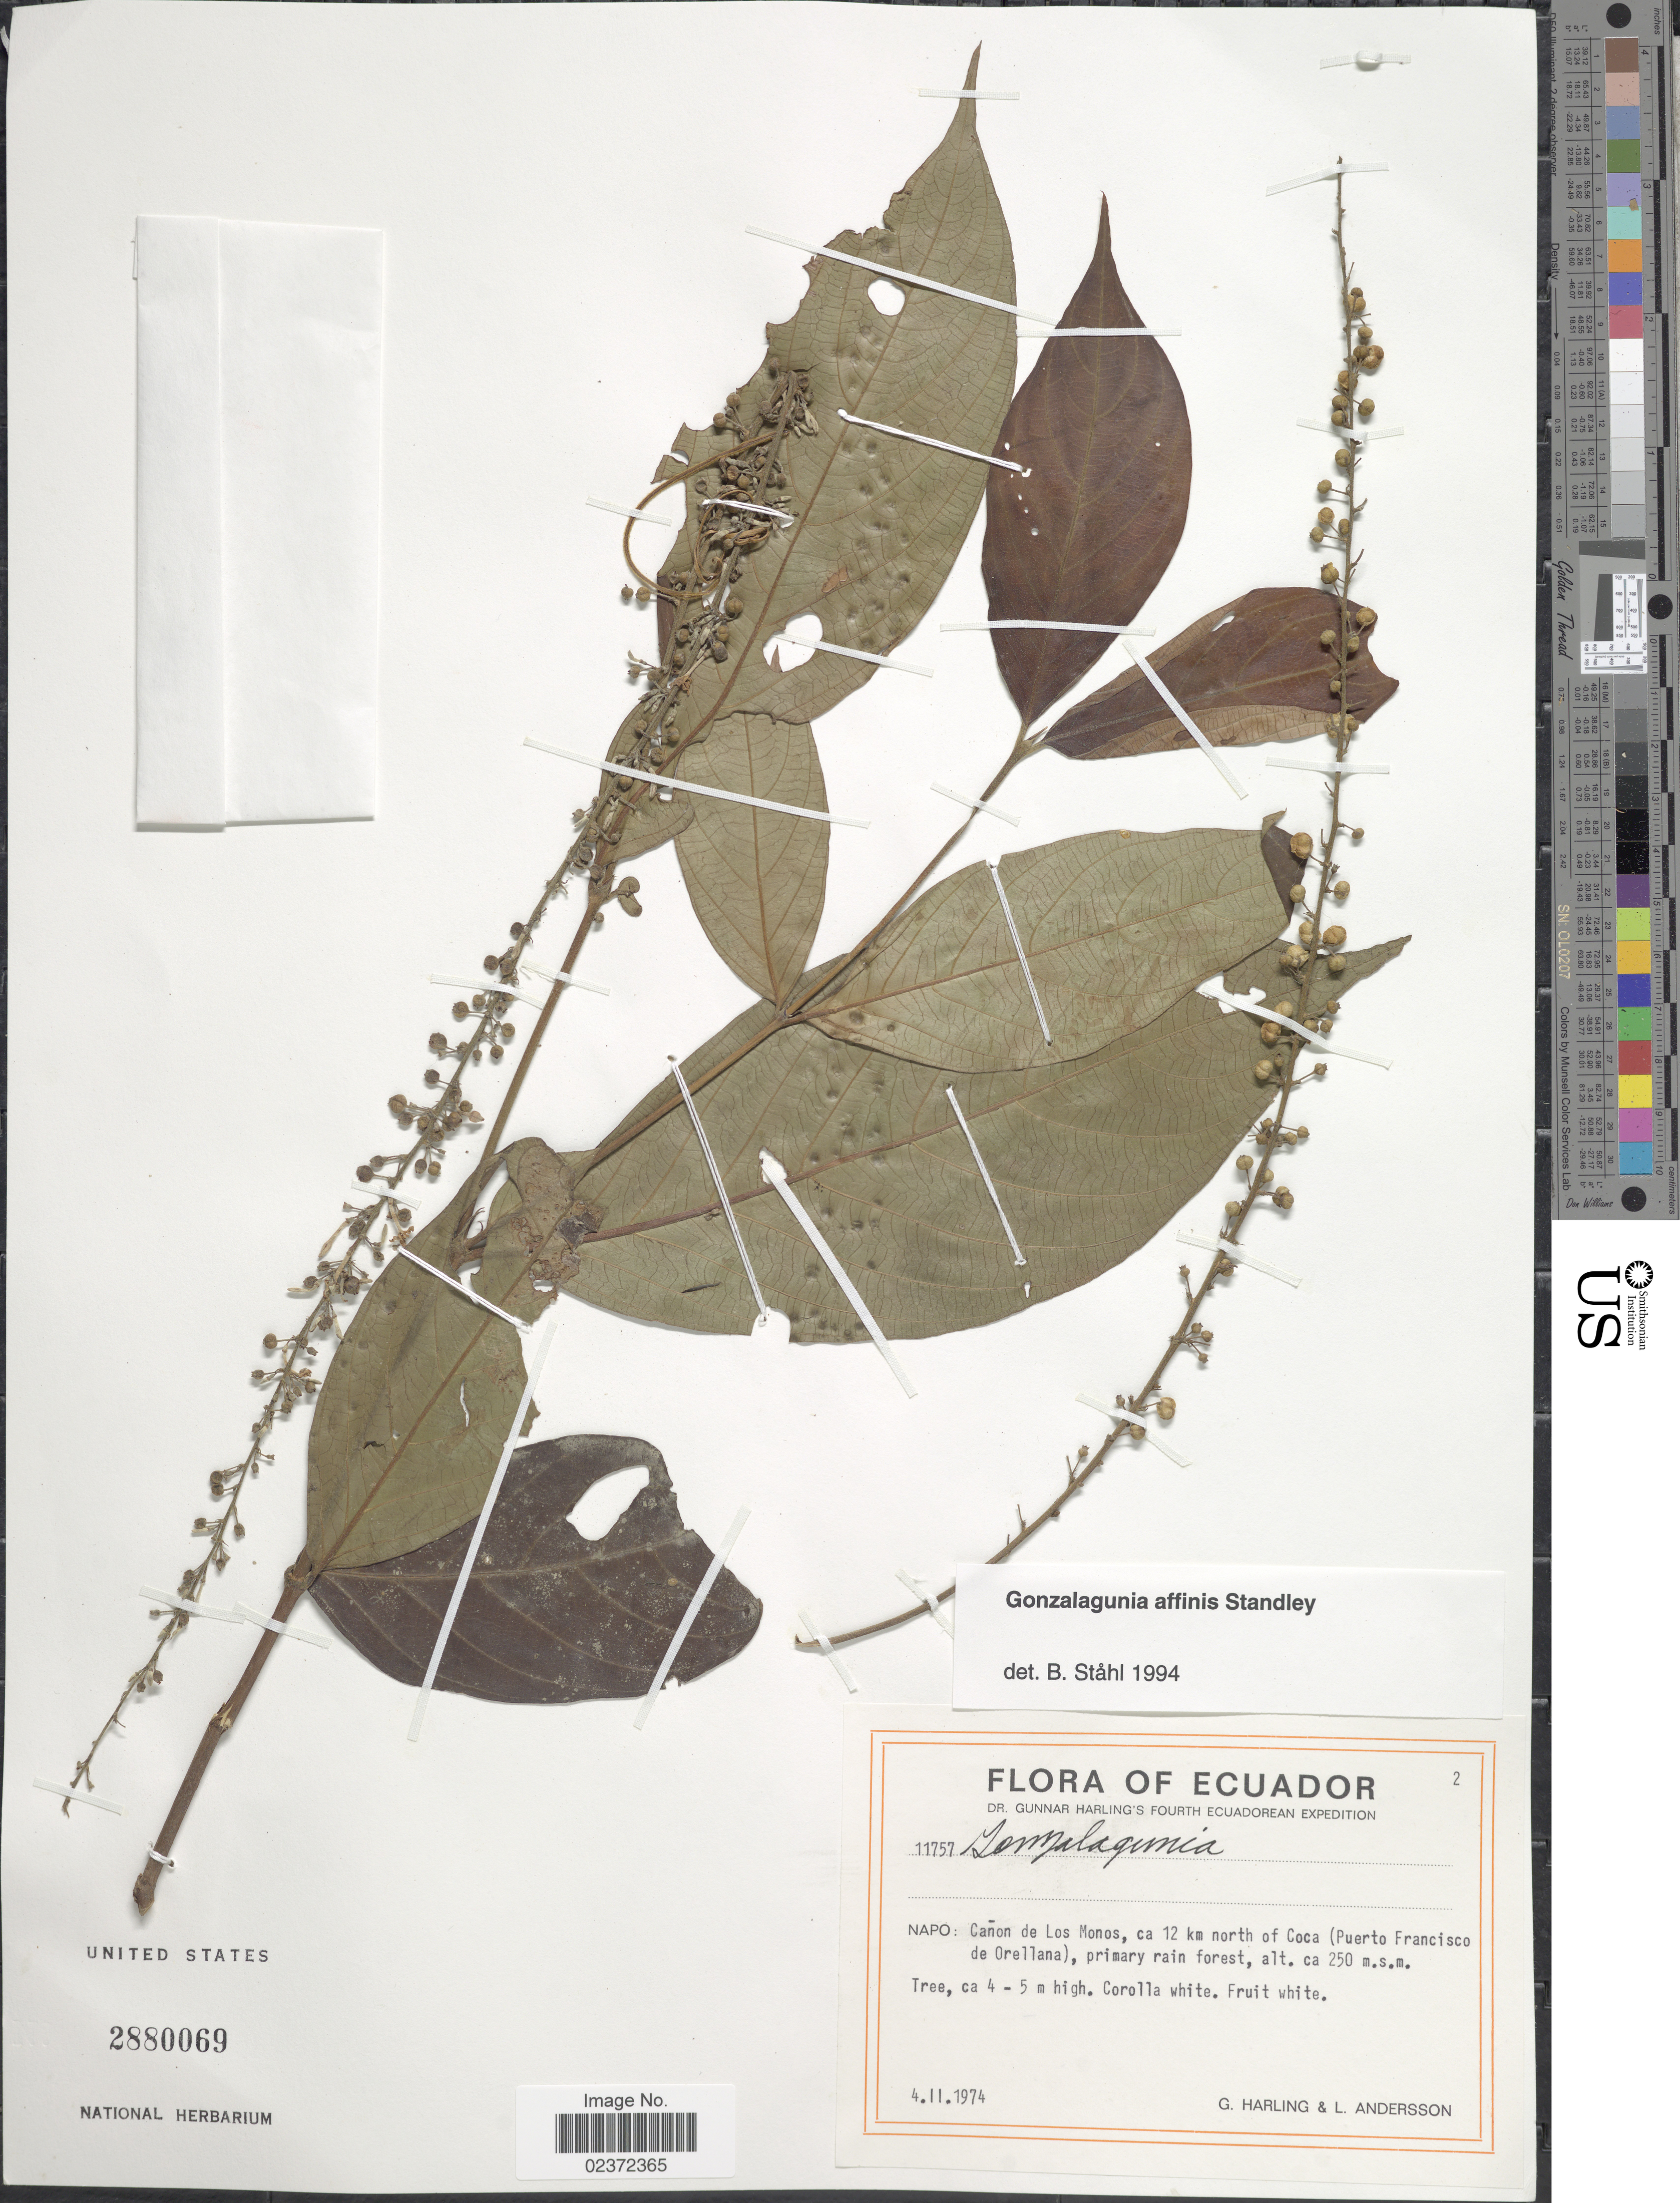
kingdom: Plantae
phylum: Tracheophyta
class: Magnoliopsida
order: Gentianales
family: Rubiaceae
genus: Gonzalagunia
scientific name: Gonzalagunia affinis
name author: Standl. ex Steyerm.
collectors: G. Harling & L. Andersson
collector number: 11757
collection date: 1974-02-04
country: Ecuador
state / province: Napo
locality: Cañon de LOs Monos, ca. 12 km north of Coca (Puerto Francisco de Orellana), primary rain forest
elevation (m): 250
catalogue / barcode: US 2880069